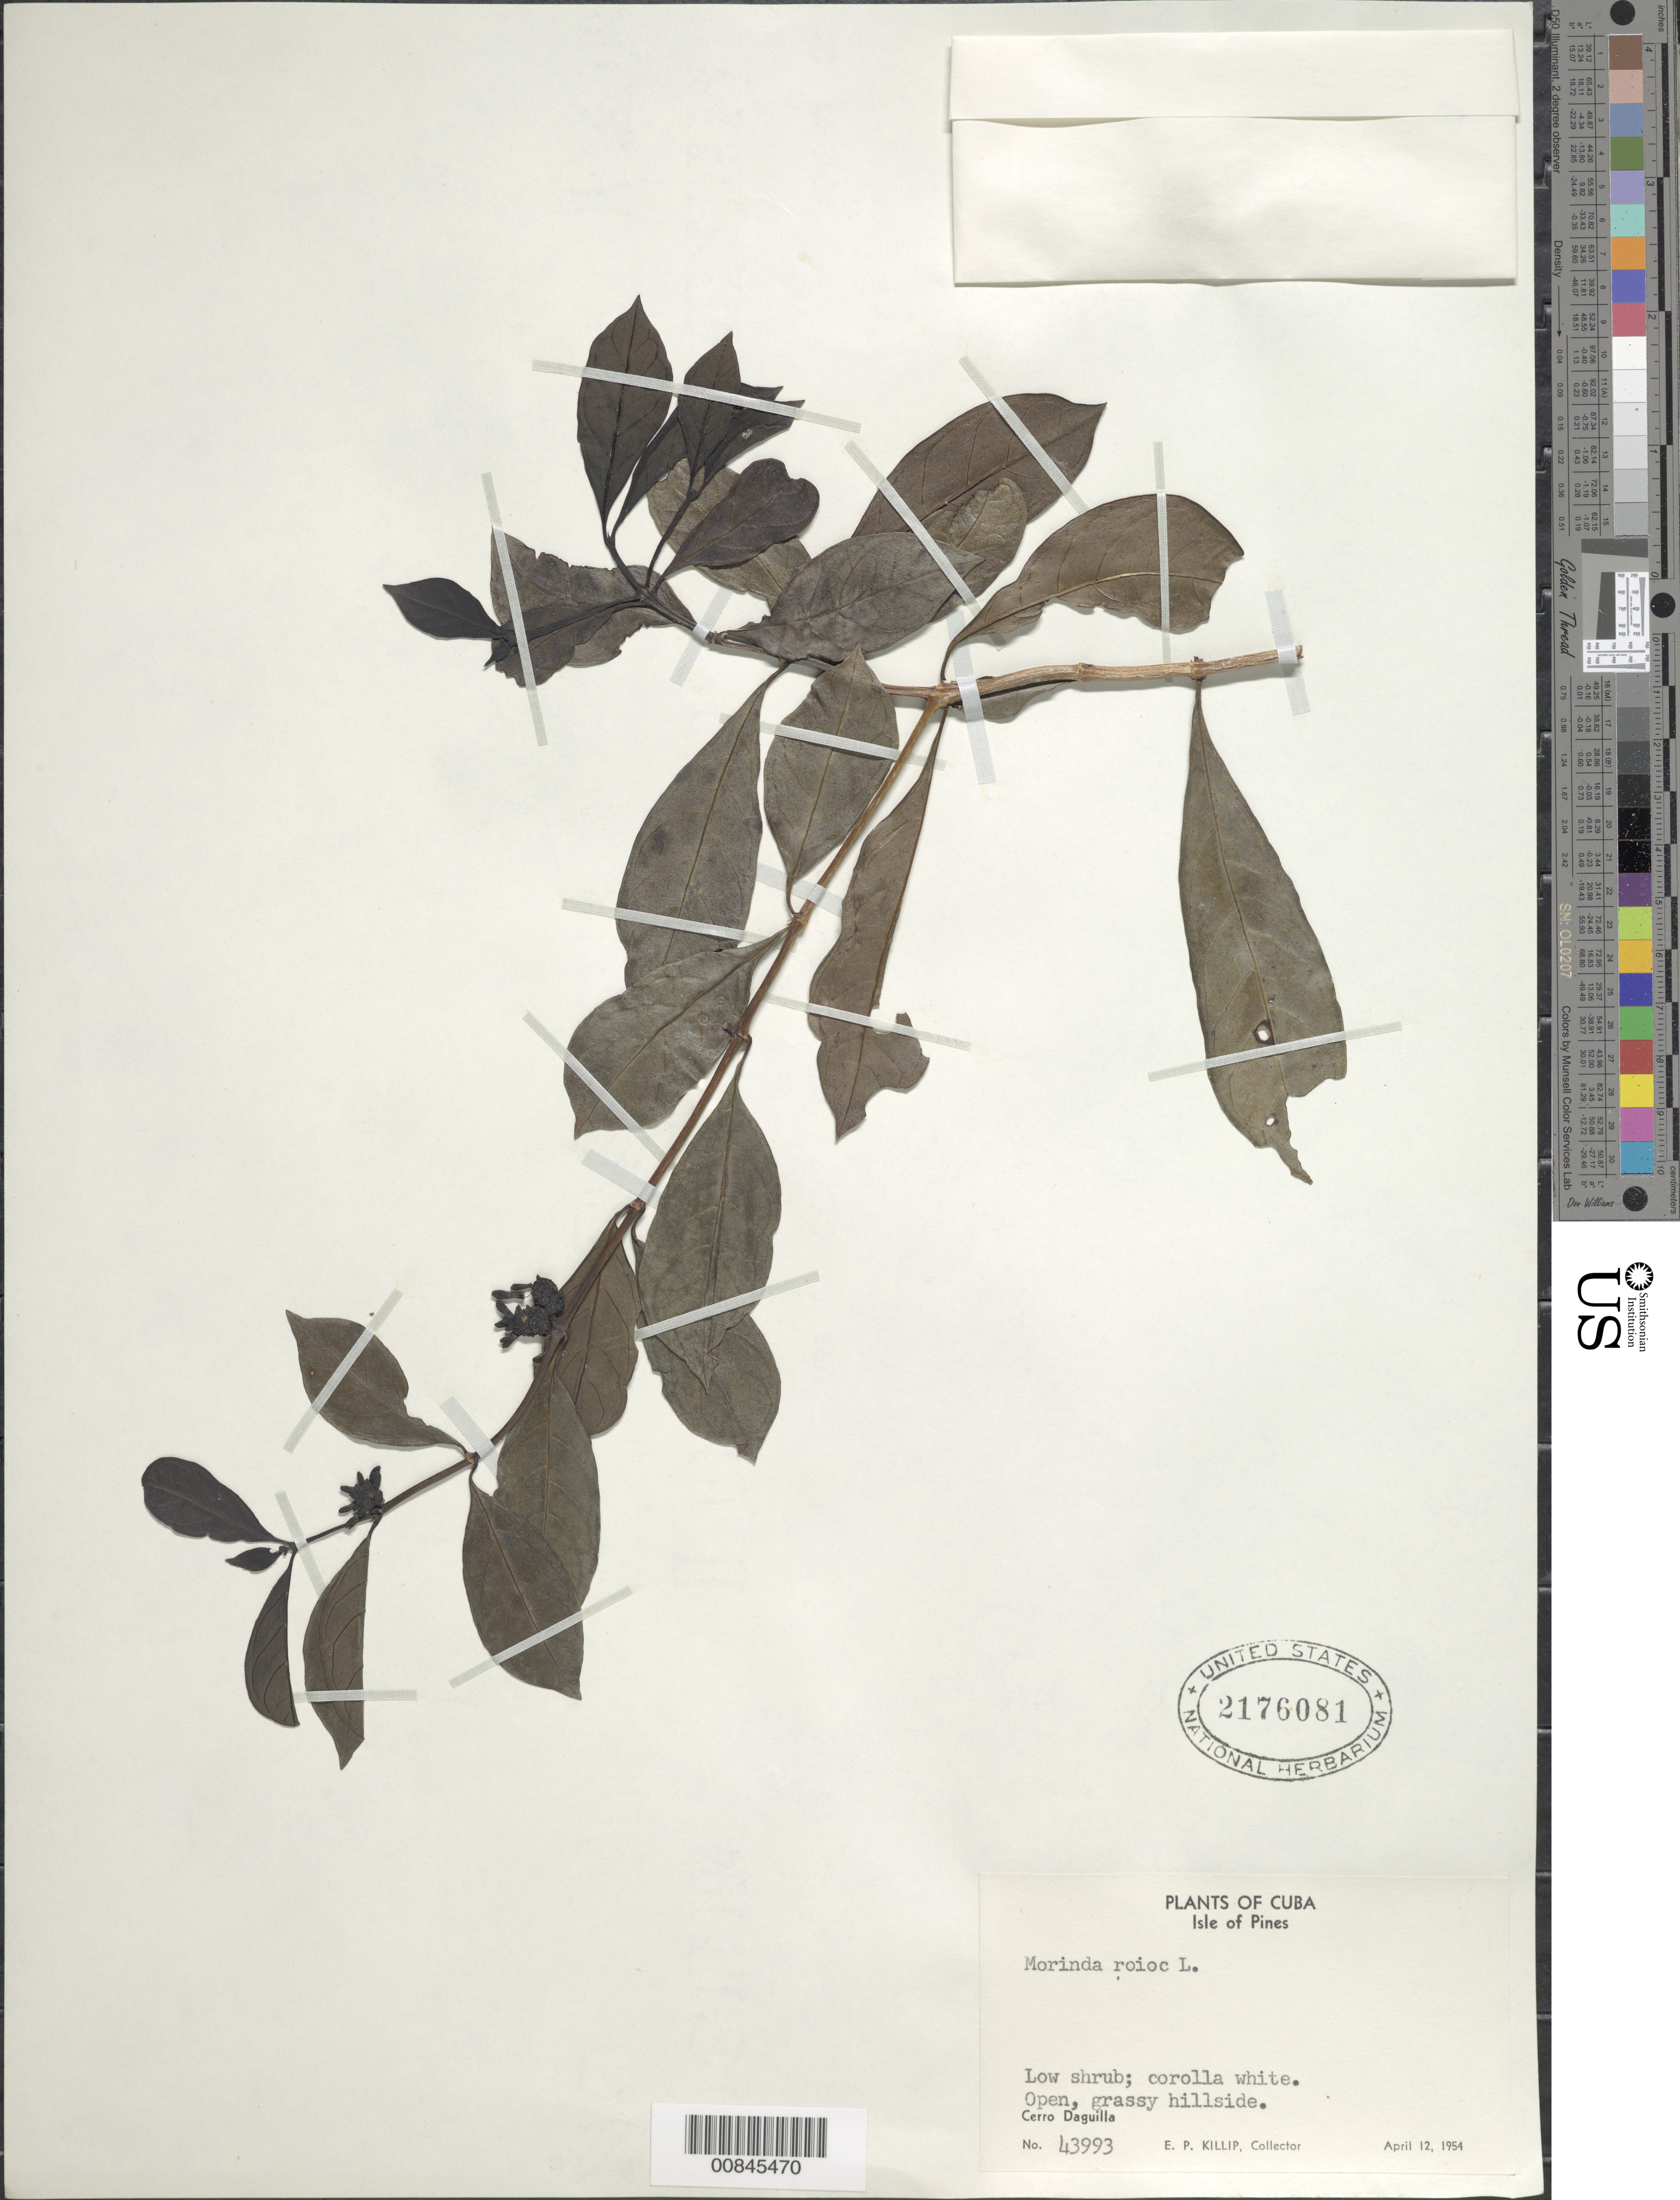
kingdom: Plantae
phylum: Tracheophyta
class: Magnoliopsida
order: Gentianales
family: Rubiaceae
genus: Morinda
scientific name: Morinda royoc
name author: L.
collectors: E. P. Killip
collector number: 43993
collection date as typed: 12 Apr 1954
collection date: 1954-04-12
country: Cuba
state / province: Isla de La Juventud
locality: Cerro Daguilla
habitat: Open grassy hillside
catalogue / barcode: US 2176081